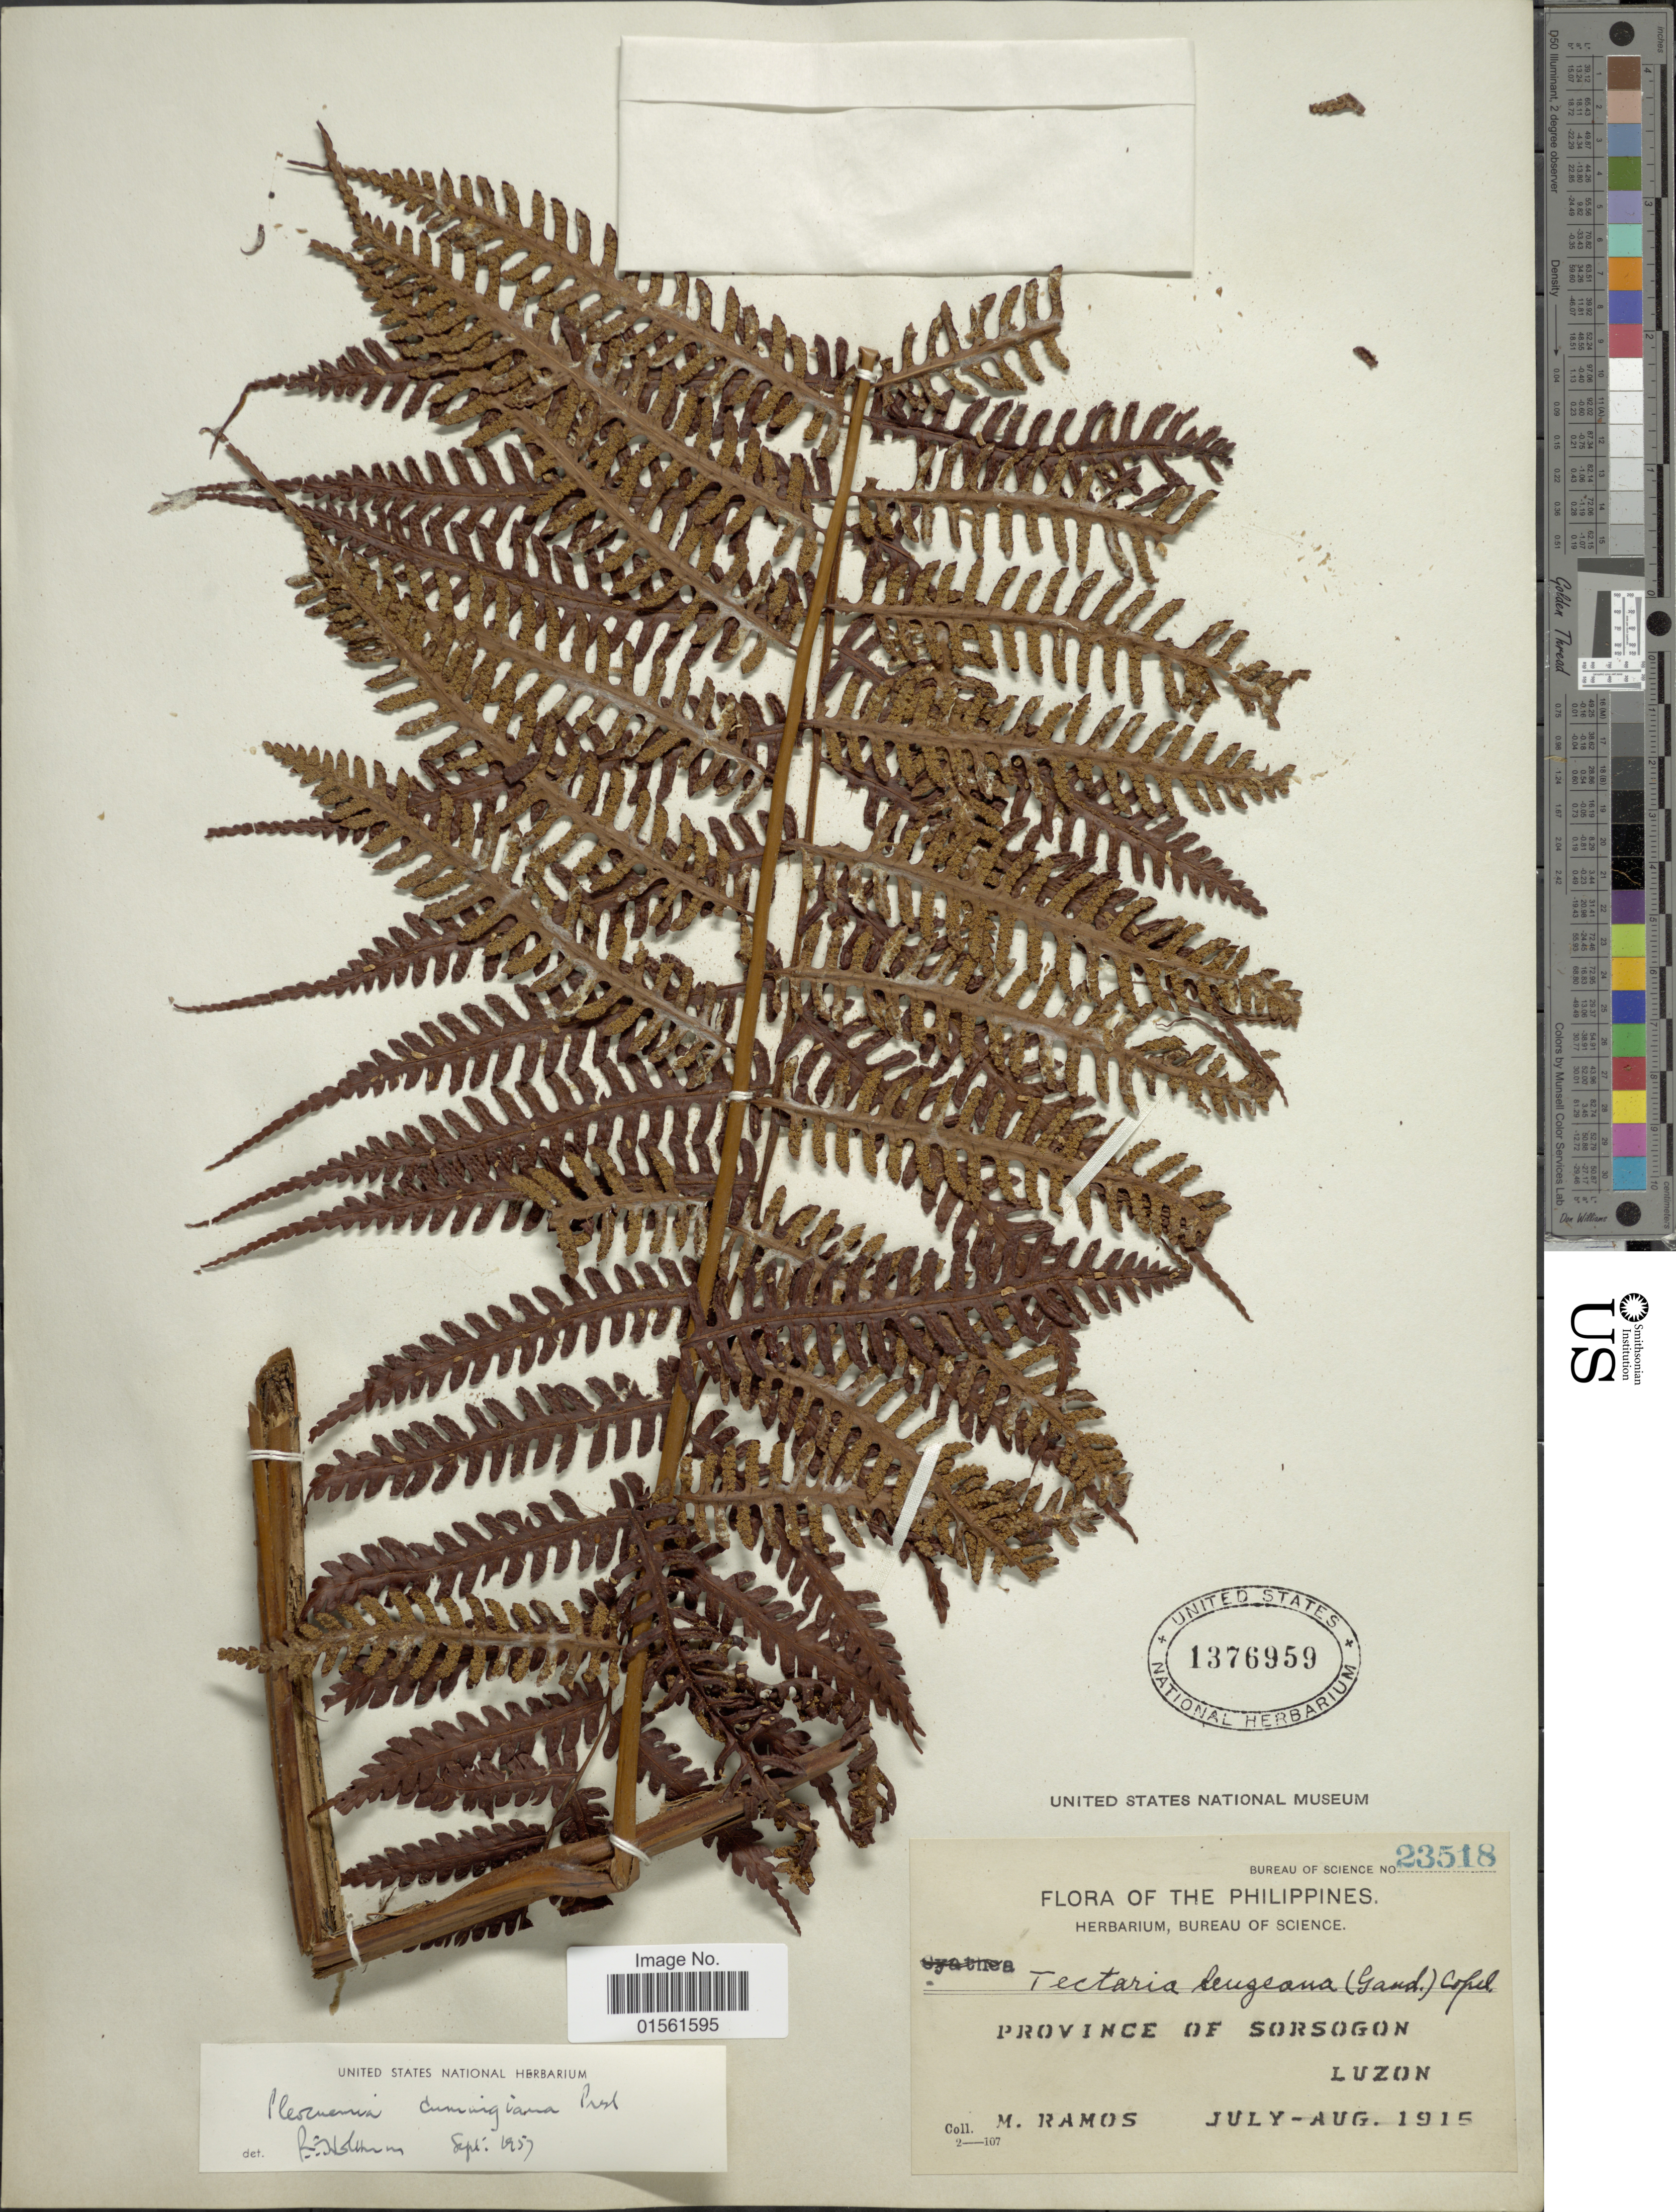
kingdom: Plantae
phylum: Tracheophyta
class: Polypodiopsida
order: Polypodiales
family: Dryopteridaceae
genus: Pleocnemia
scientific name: Pleocnemia cumingiana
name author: C. Presl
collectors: M. Ramos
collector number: Bureau of Science 23518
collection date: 1915-07/1915-08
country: Philippines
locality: Province of Sorsogon, Luzon.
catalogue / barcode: US 1376959